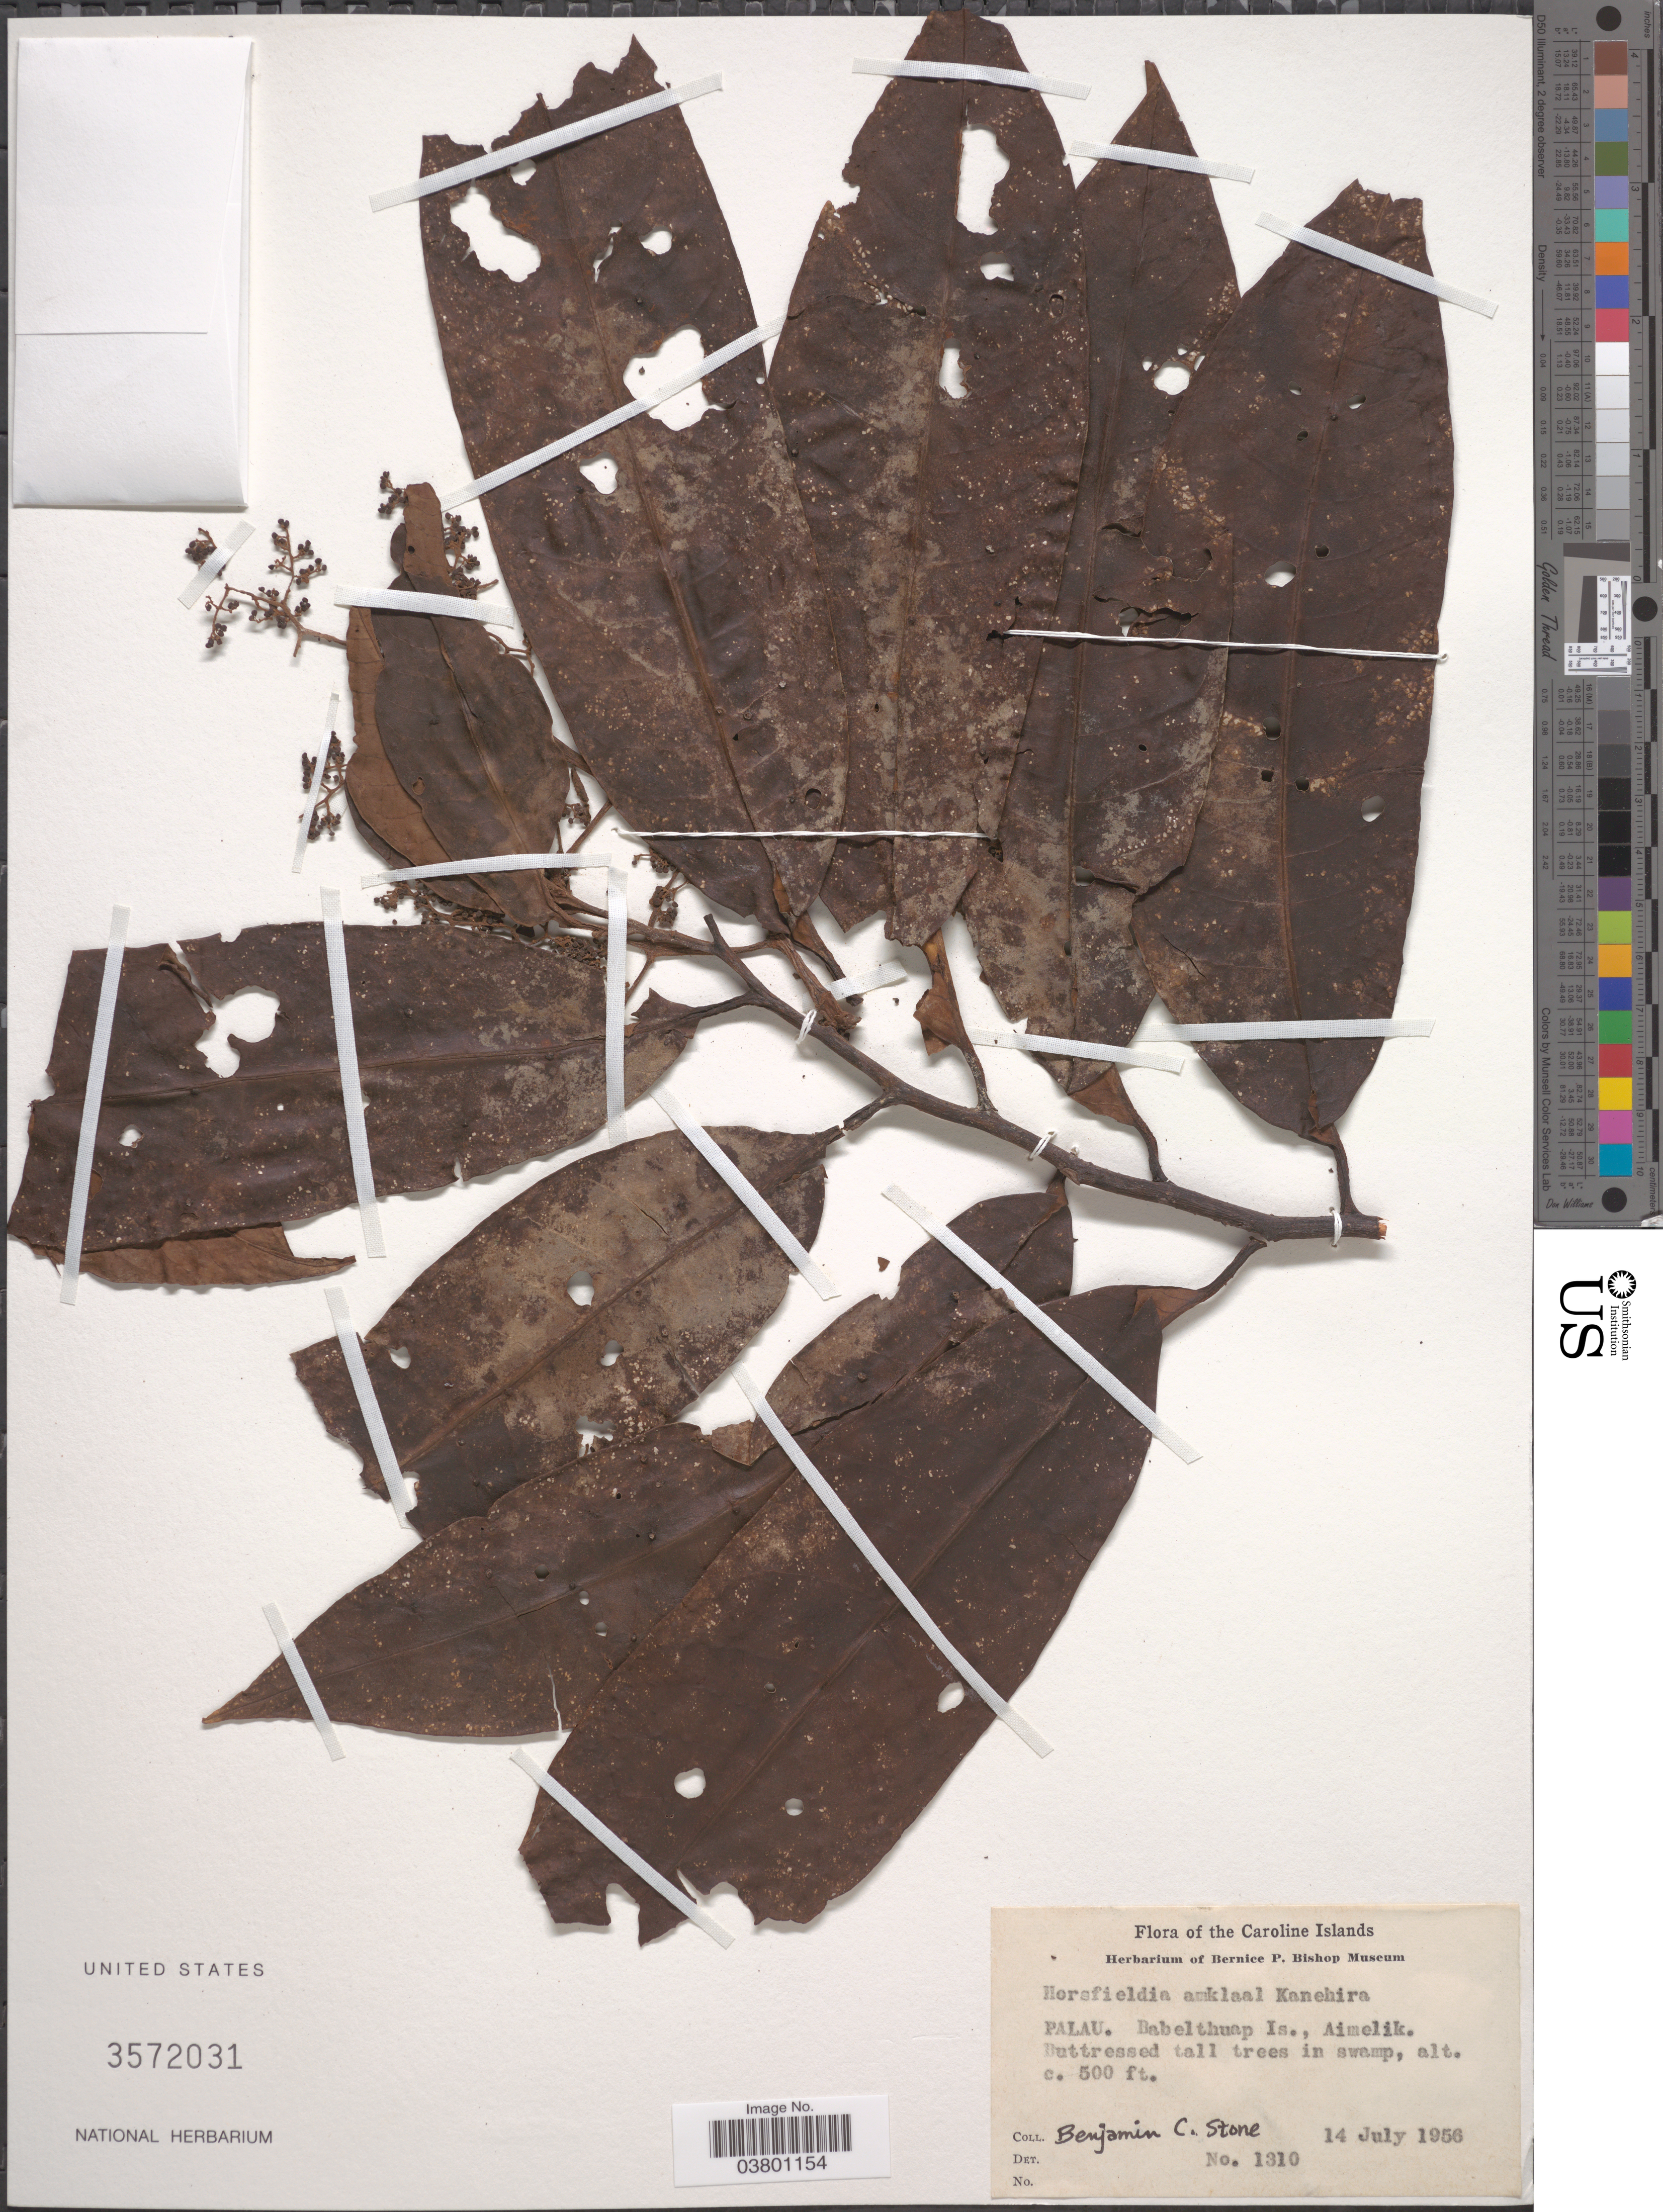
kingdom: Plantae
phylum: Tracheophyta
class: Magnoliopsida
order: Magnoliales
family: Myristicaceae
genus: Horsfieldia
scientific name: Horsfieldia sp.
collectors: B. C. Stone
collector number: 1310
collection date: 1956-07-14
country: Palau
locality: The Caroline Islands. Palau. Babelthuap Is., Aimelik.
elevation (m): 152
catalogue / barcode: US 3572031